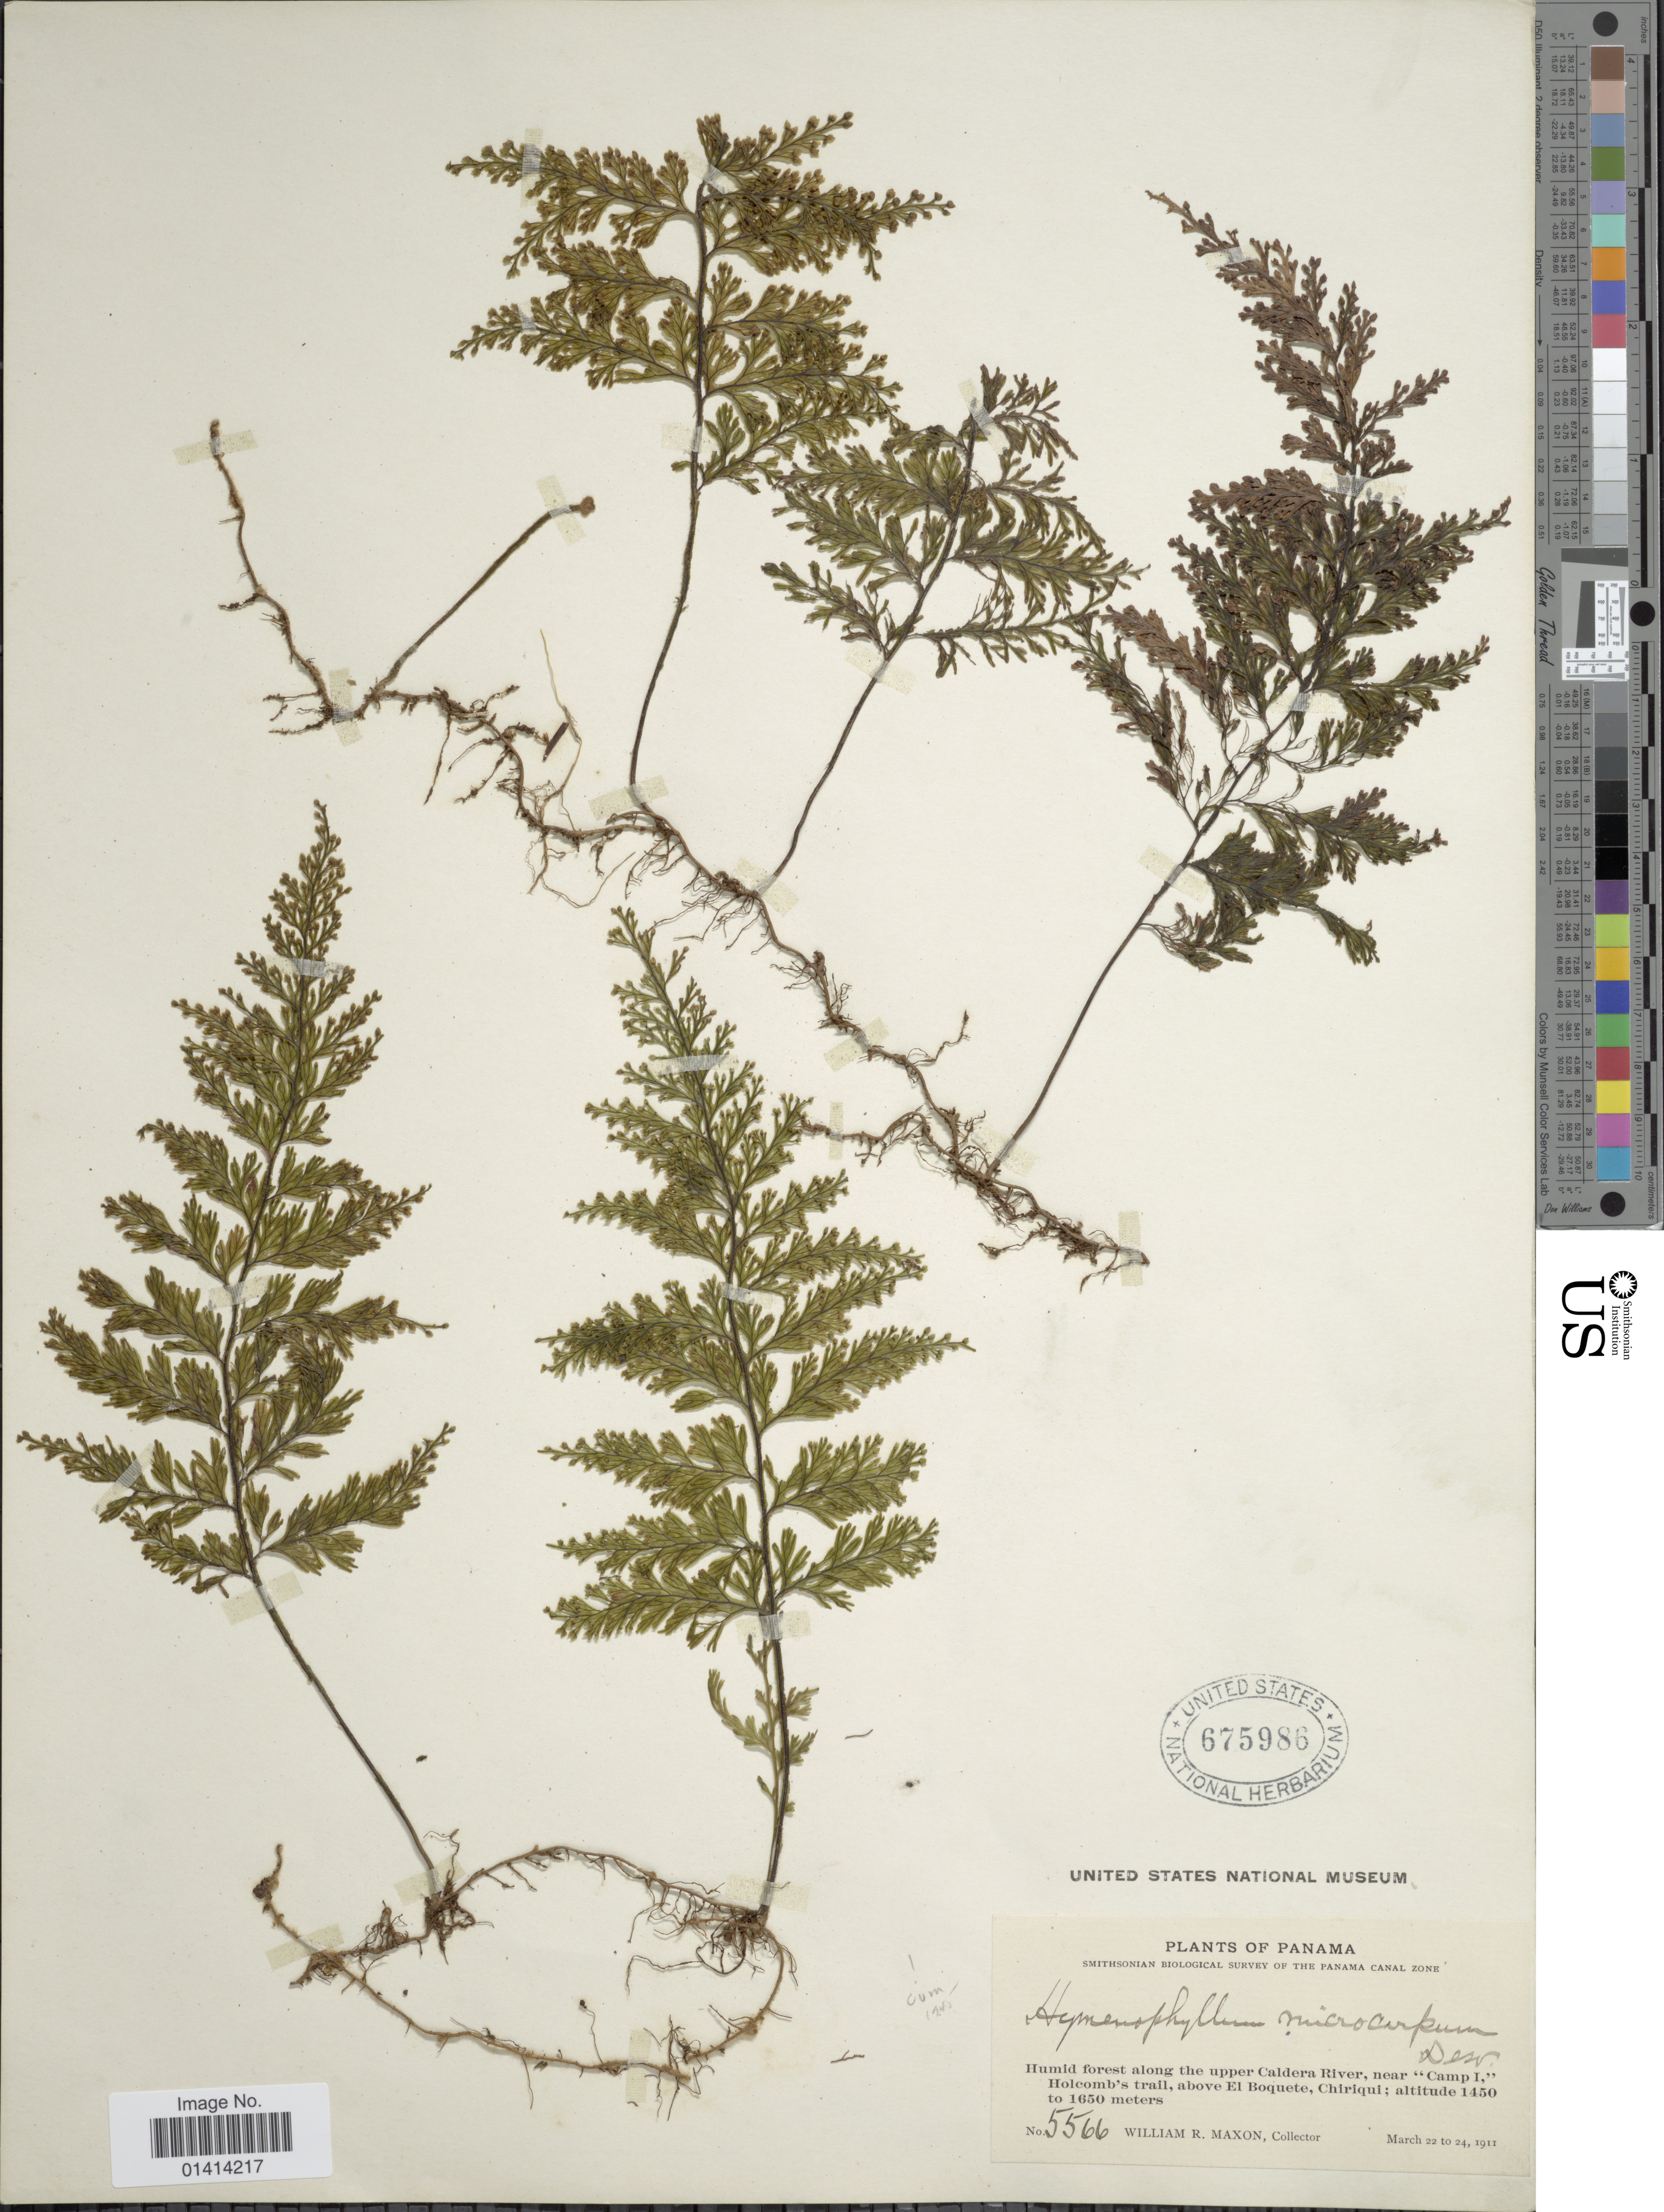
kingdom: Plantae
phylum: Tracheophyta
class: Polypodiopsida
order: Hymenophyllales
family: Hymenophyllaceae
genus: Hymenophyllum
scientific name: Hymenophyllum microcarpum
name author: (Desv.) Lellinger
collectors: W. R. Maxon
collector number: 5566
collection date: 1911-03-22/1911-03-24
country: Panama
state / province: Chiriqui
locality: Humid forest along the upper Caldera River near 'Camp I' Holcomb's trail, above El Boquete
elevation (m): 1450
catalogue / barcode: US 675986